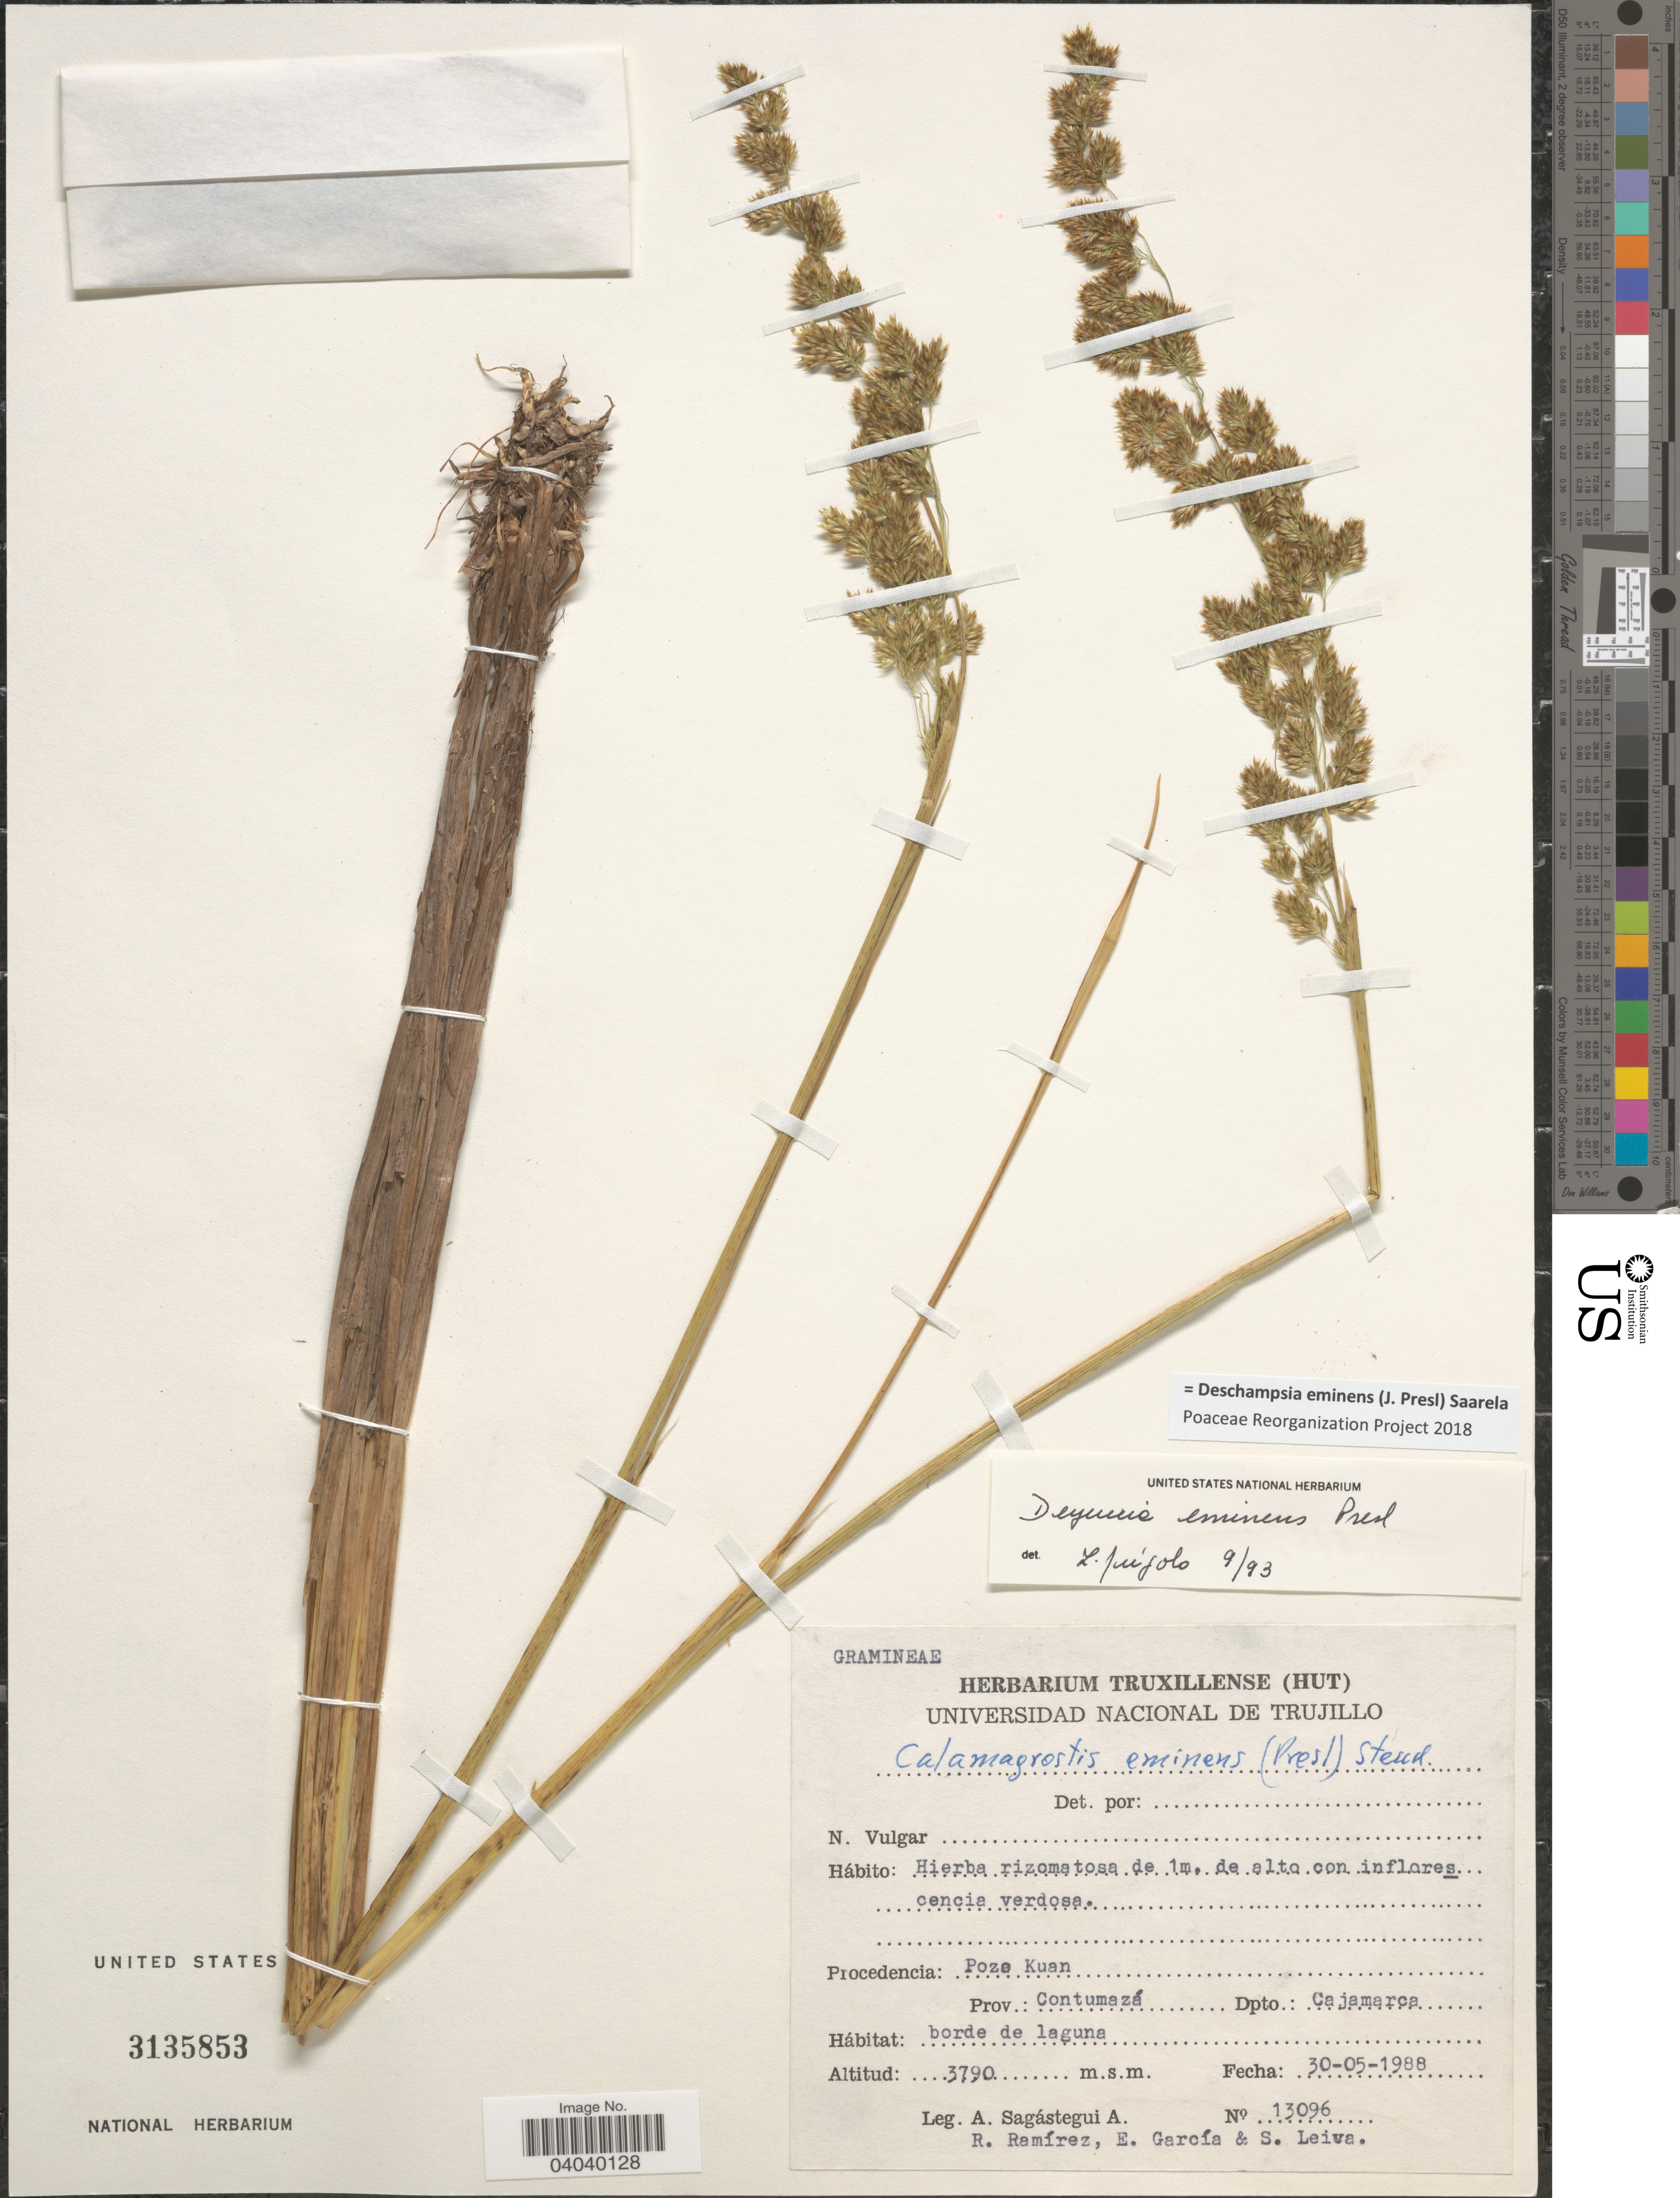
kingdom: Plantae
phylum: Tracheophyta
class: Liliopsida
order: Poales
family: Poaceae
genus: Deschampsia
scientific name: Deschampsia eminens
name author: (J. Presl) Saarela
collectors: A. Sagástegui A., R. Ramirez, E. Garcia & S. Leiva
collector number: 13096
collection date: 1988-05-30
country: Peru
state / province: Cajamarca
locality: Procedencia: Poze Kuan. Prov.: Contumazá. Dpto.: Cajamarca.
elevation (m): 3790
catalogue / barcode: US 3135853